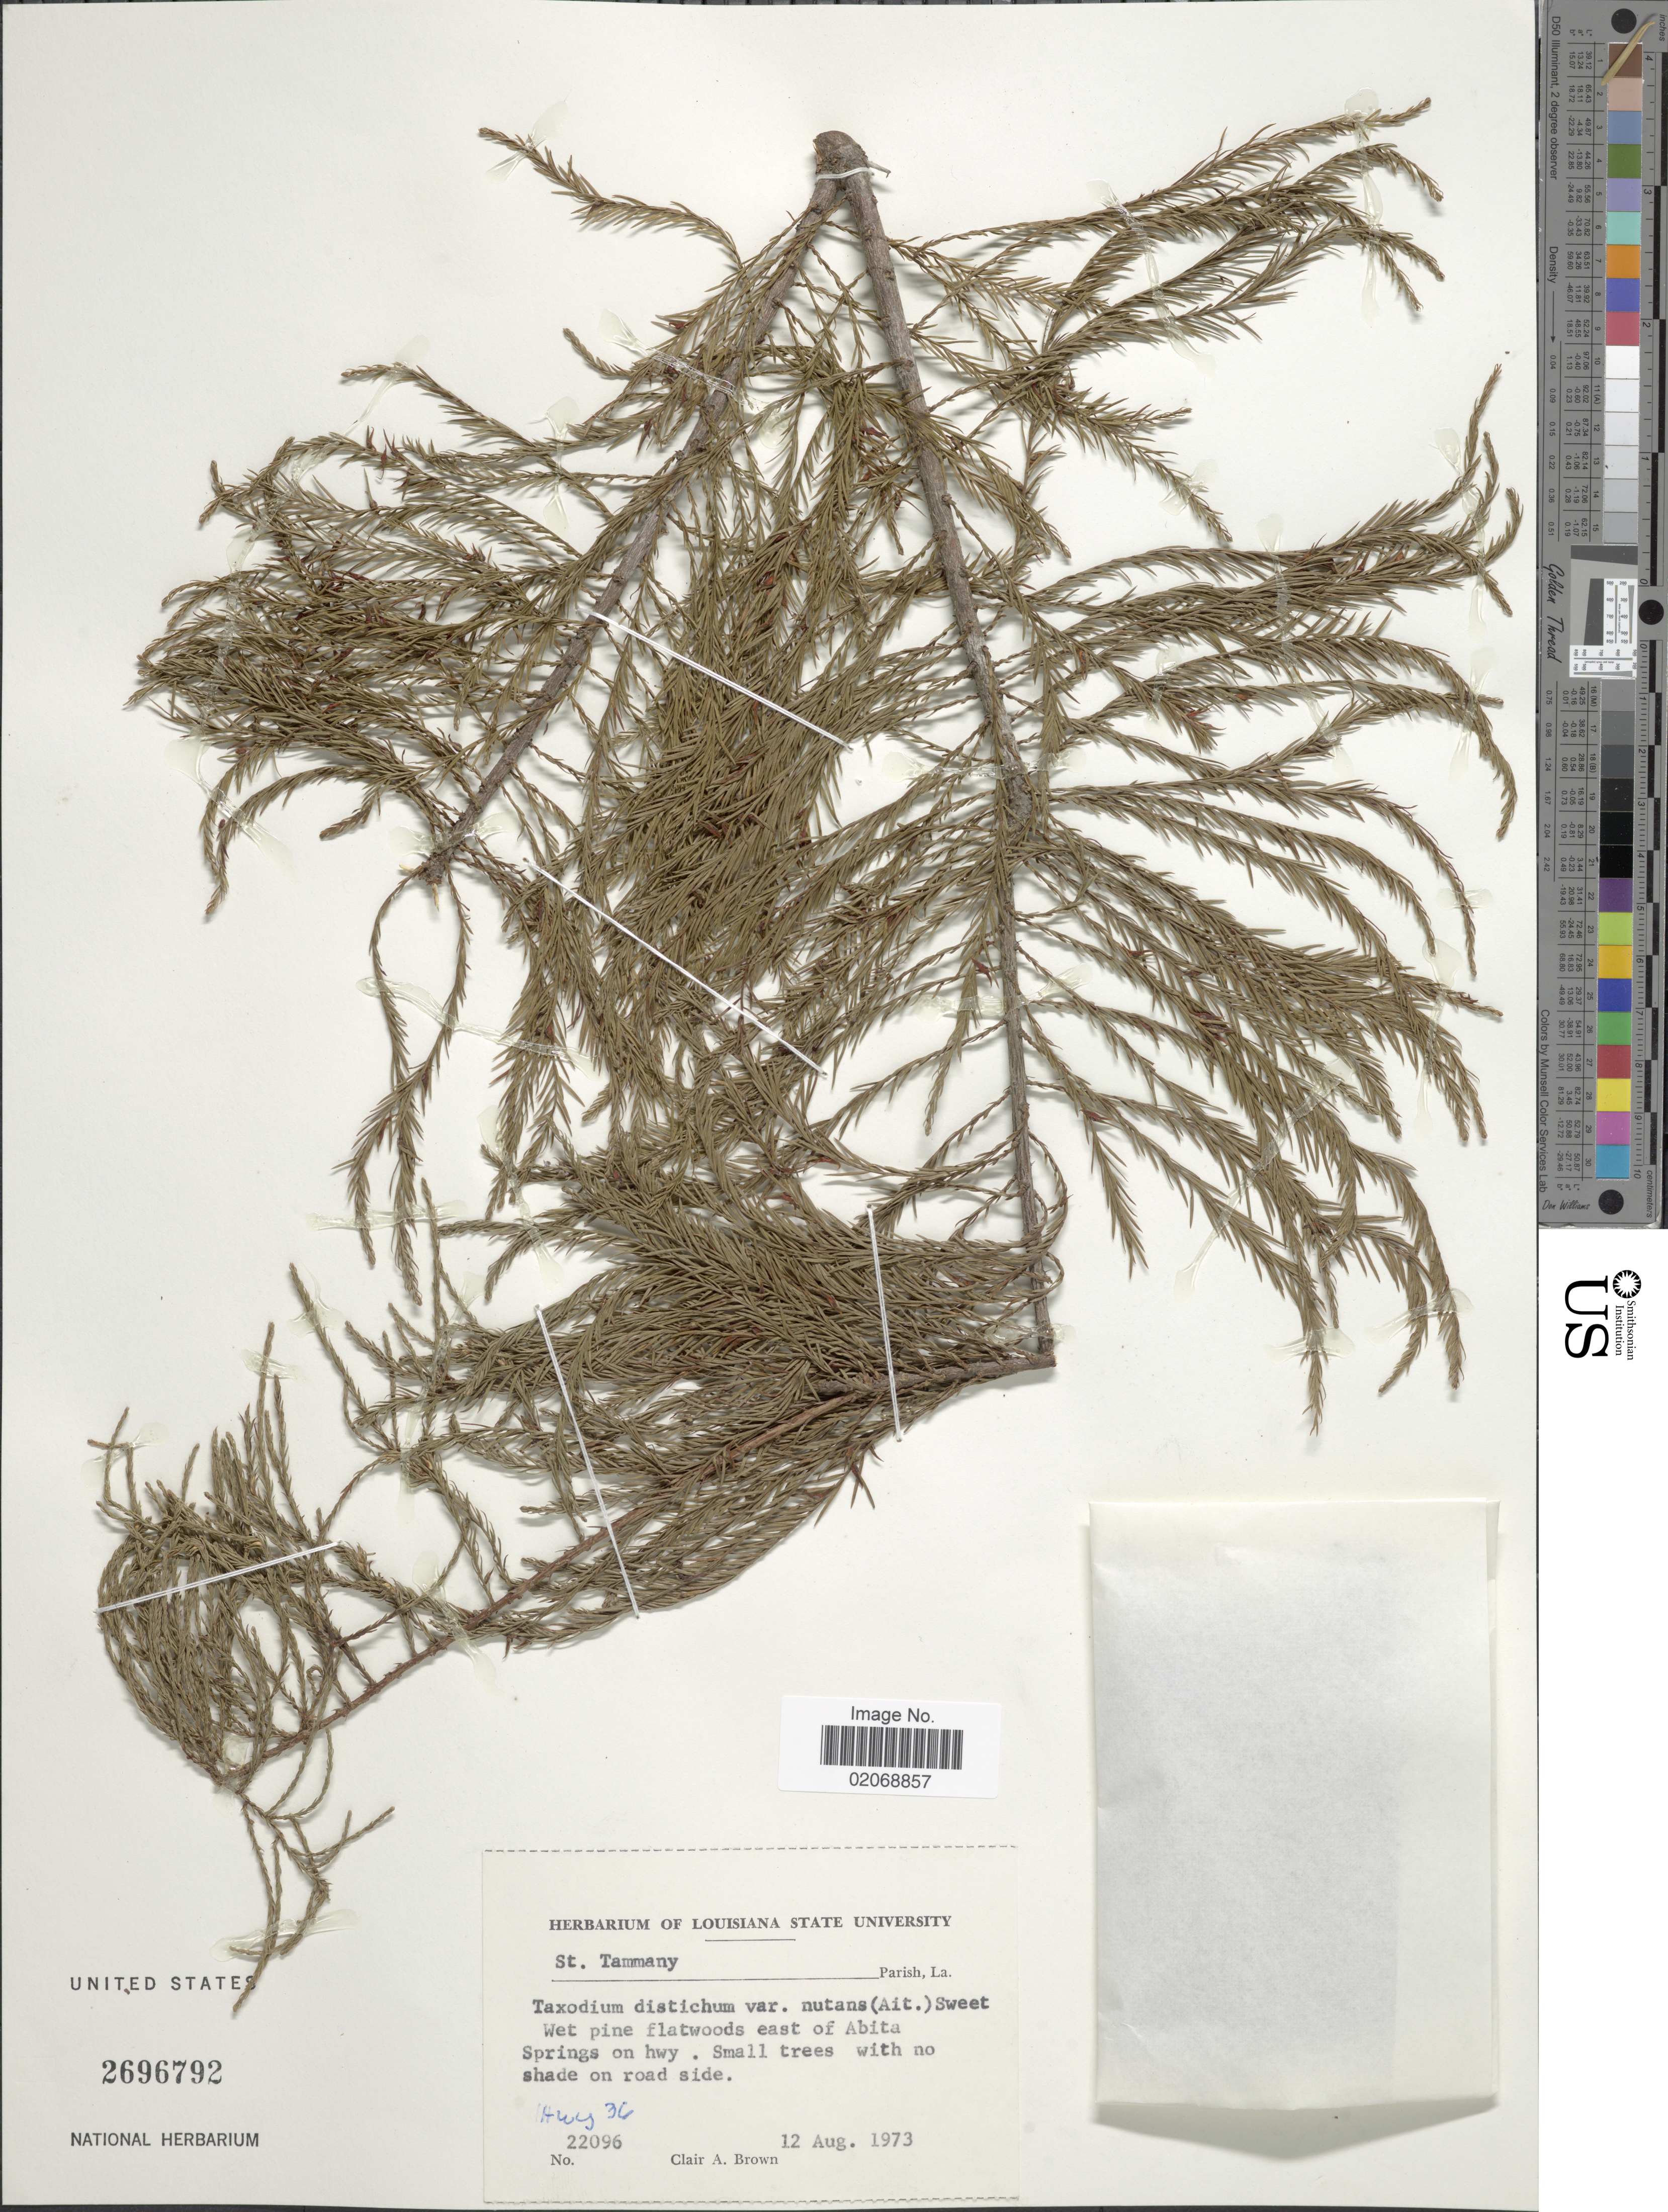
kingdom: Plantae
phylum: Tracheophyta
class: Pinopsida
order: Pinales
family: Cupressaceae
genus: Taxodium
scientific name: Taxodium ascendens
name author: Brongn.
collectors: C. A. Brown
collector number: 22096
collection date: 1973-08-12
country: United States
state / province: Louisiana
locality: St. Tammany, Parish. La. Hwy 36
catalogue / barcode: US 2696792